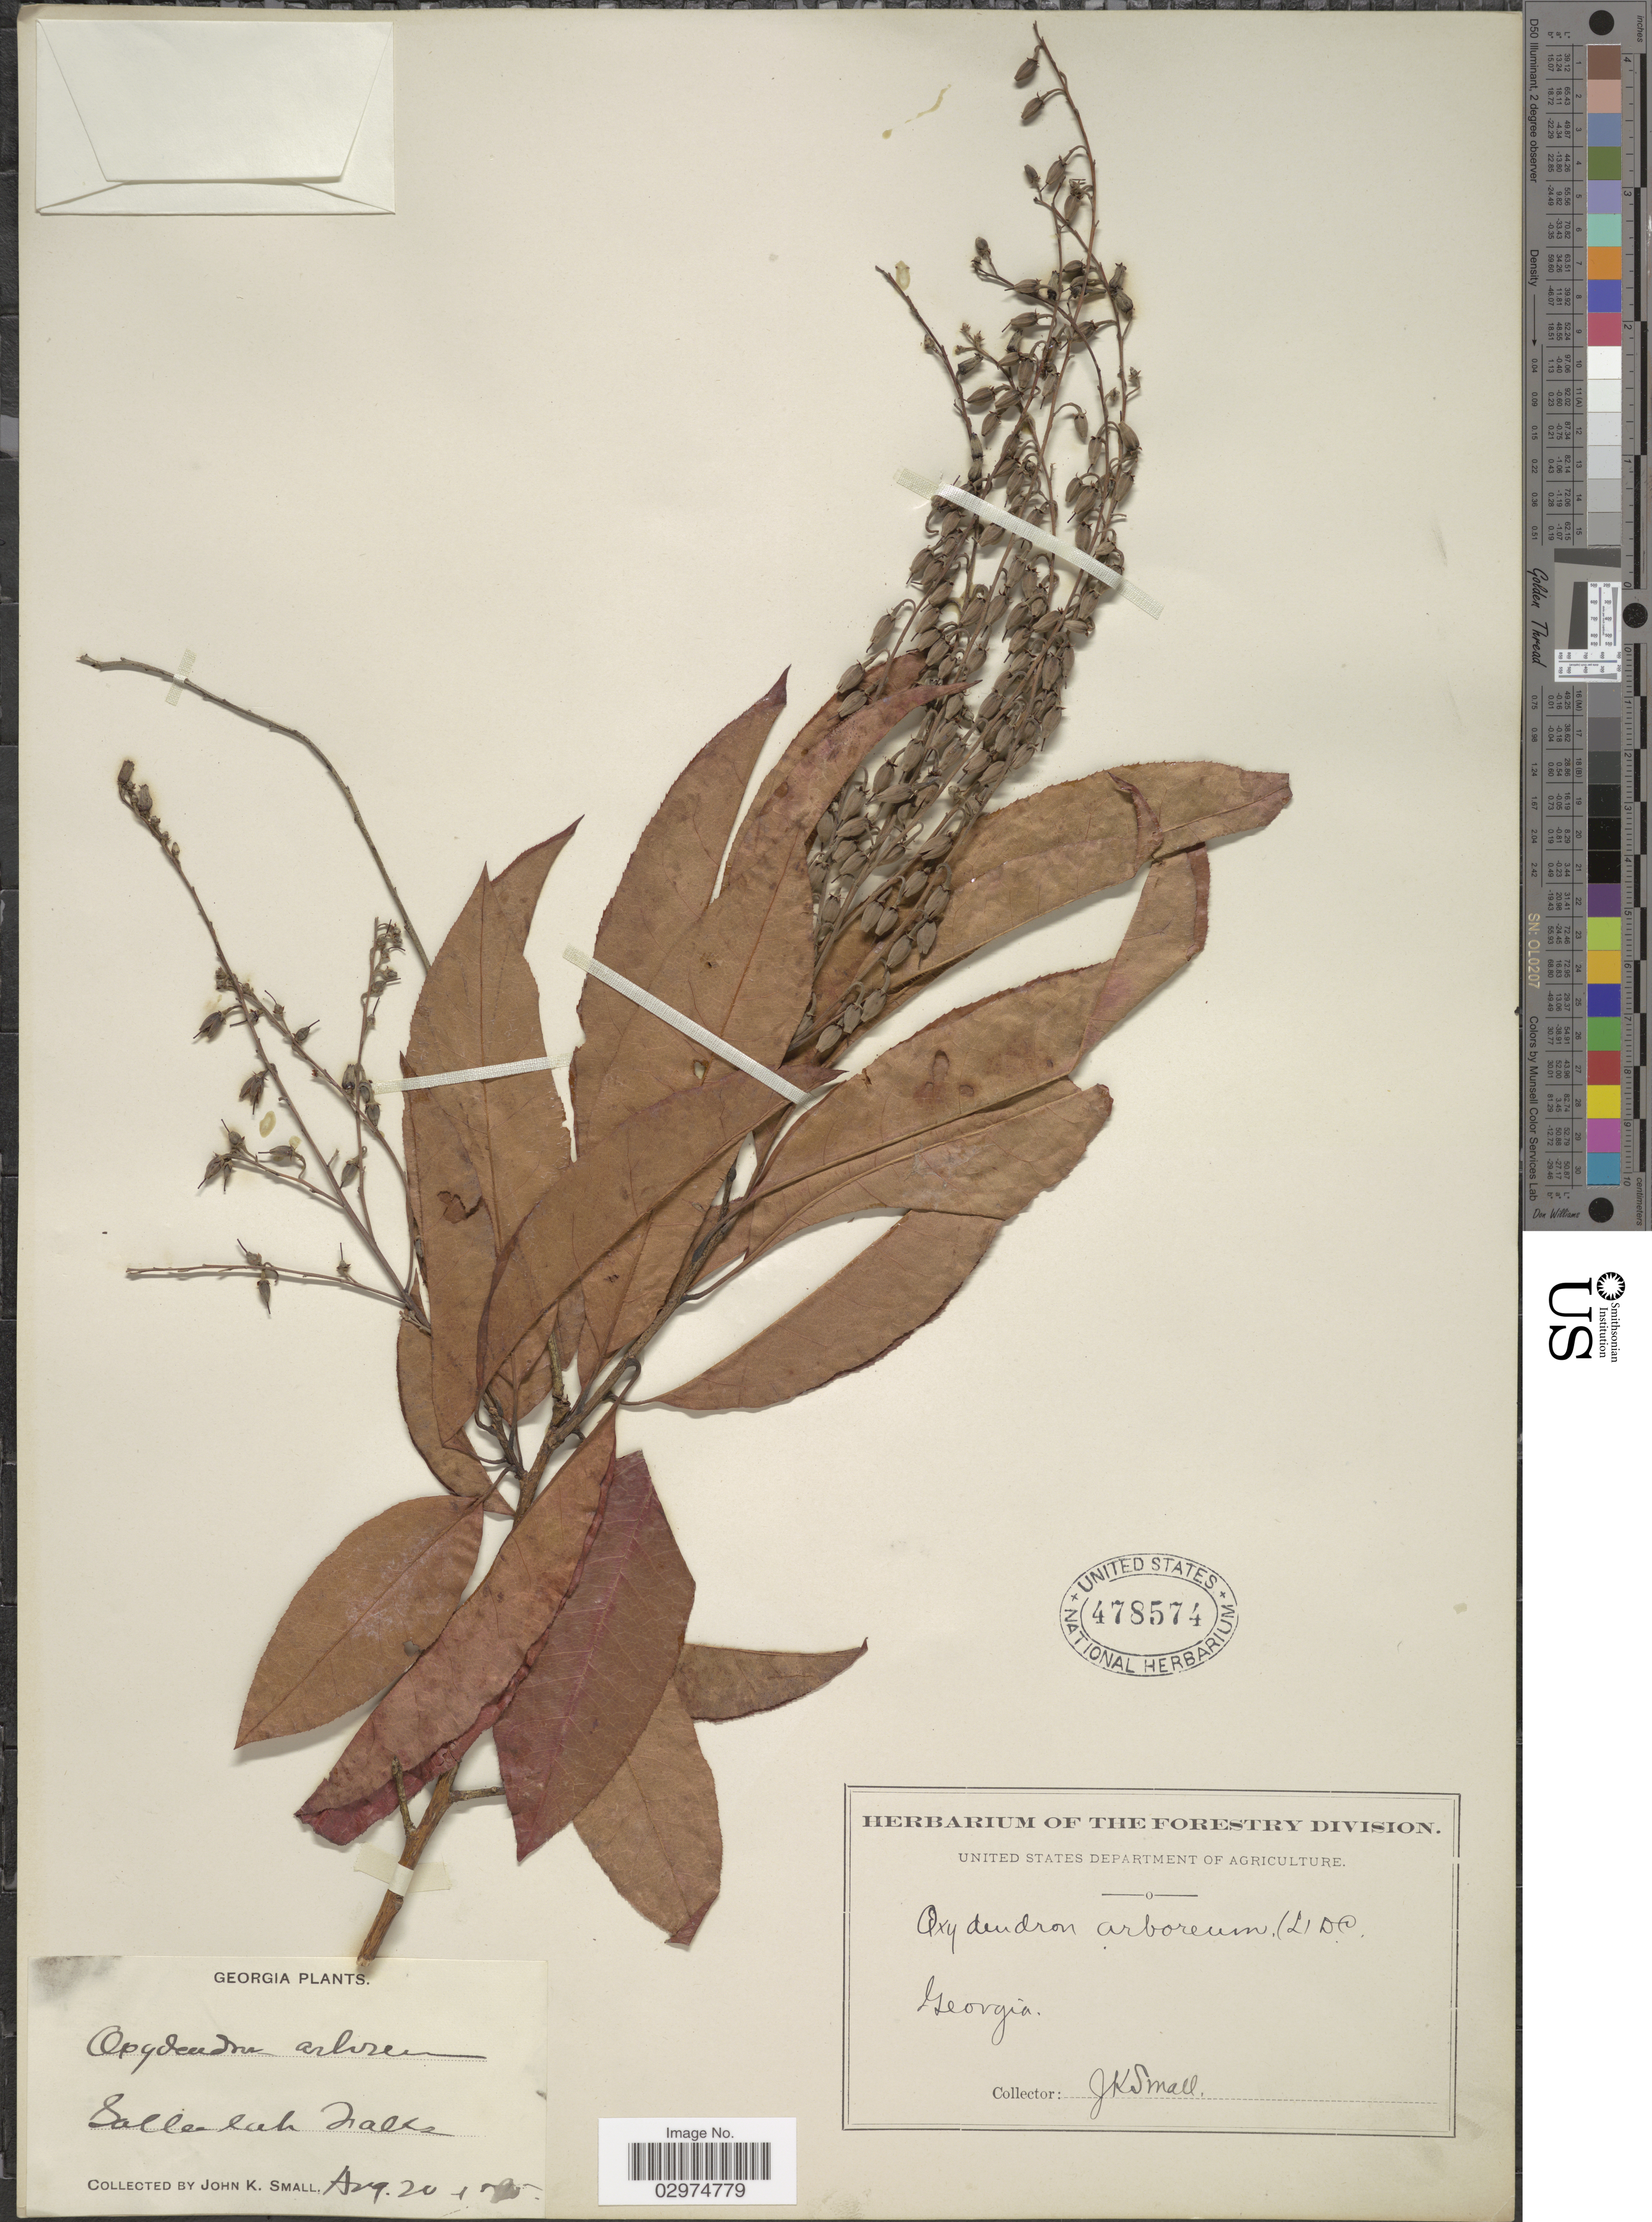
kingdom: Plantae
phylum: Tracheophyta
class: Magnoliopsida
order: Ericales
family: Ericaceae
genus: Oxydendrum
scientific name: Oxydendrum arboreum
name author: (L.) DC.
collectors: J. K. Small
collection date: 1895-08-20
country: United States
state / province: Georgia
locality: Tallulah Falls.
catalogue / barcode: US 478574